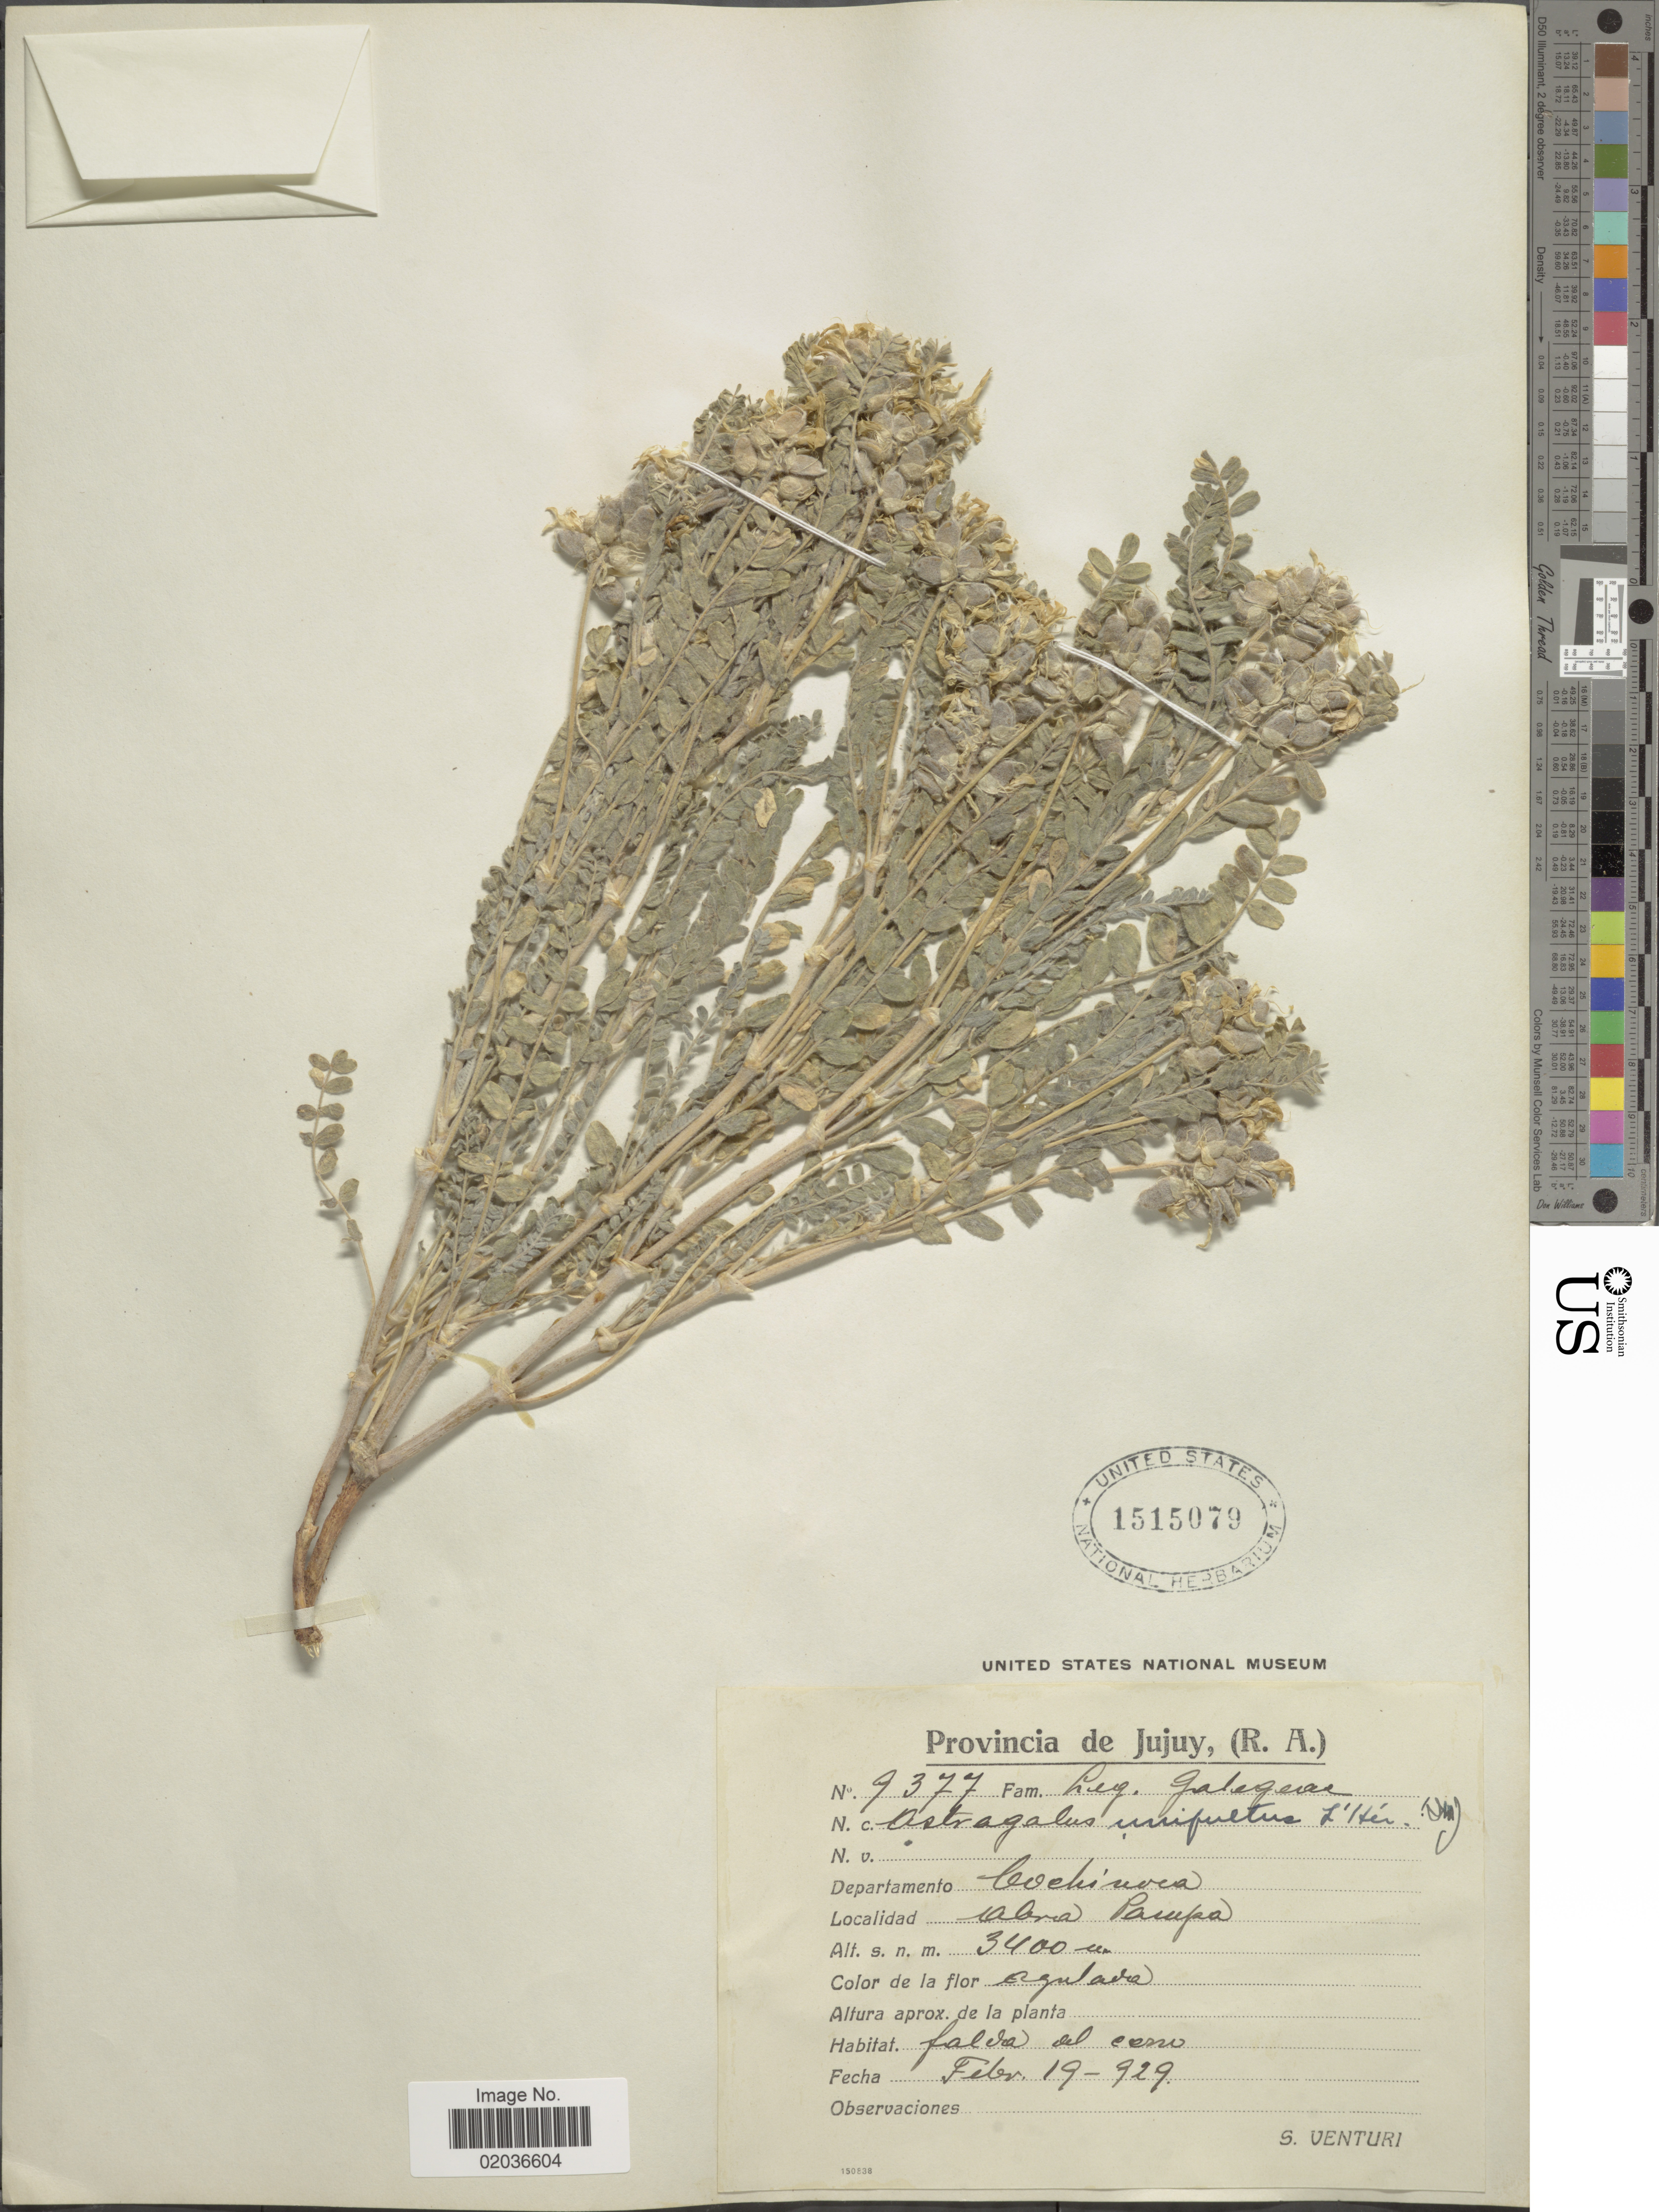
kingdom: Plantae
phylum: Tracheophyta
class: Magnoliopsida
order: Fabales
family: Fabaceae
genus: Astragalus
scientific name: Astragalus garbancillo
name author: Cav.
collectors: S. Venturi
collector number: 9377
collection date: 1929-02-19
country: Argentina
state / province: Jujuy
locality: Provincia de Jujuy, (R.A.). Departamento Cochinoca. Abra Pampa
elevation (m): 3400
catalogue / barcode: US 1515079